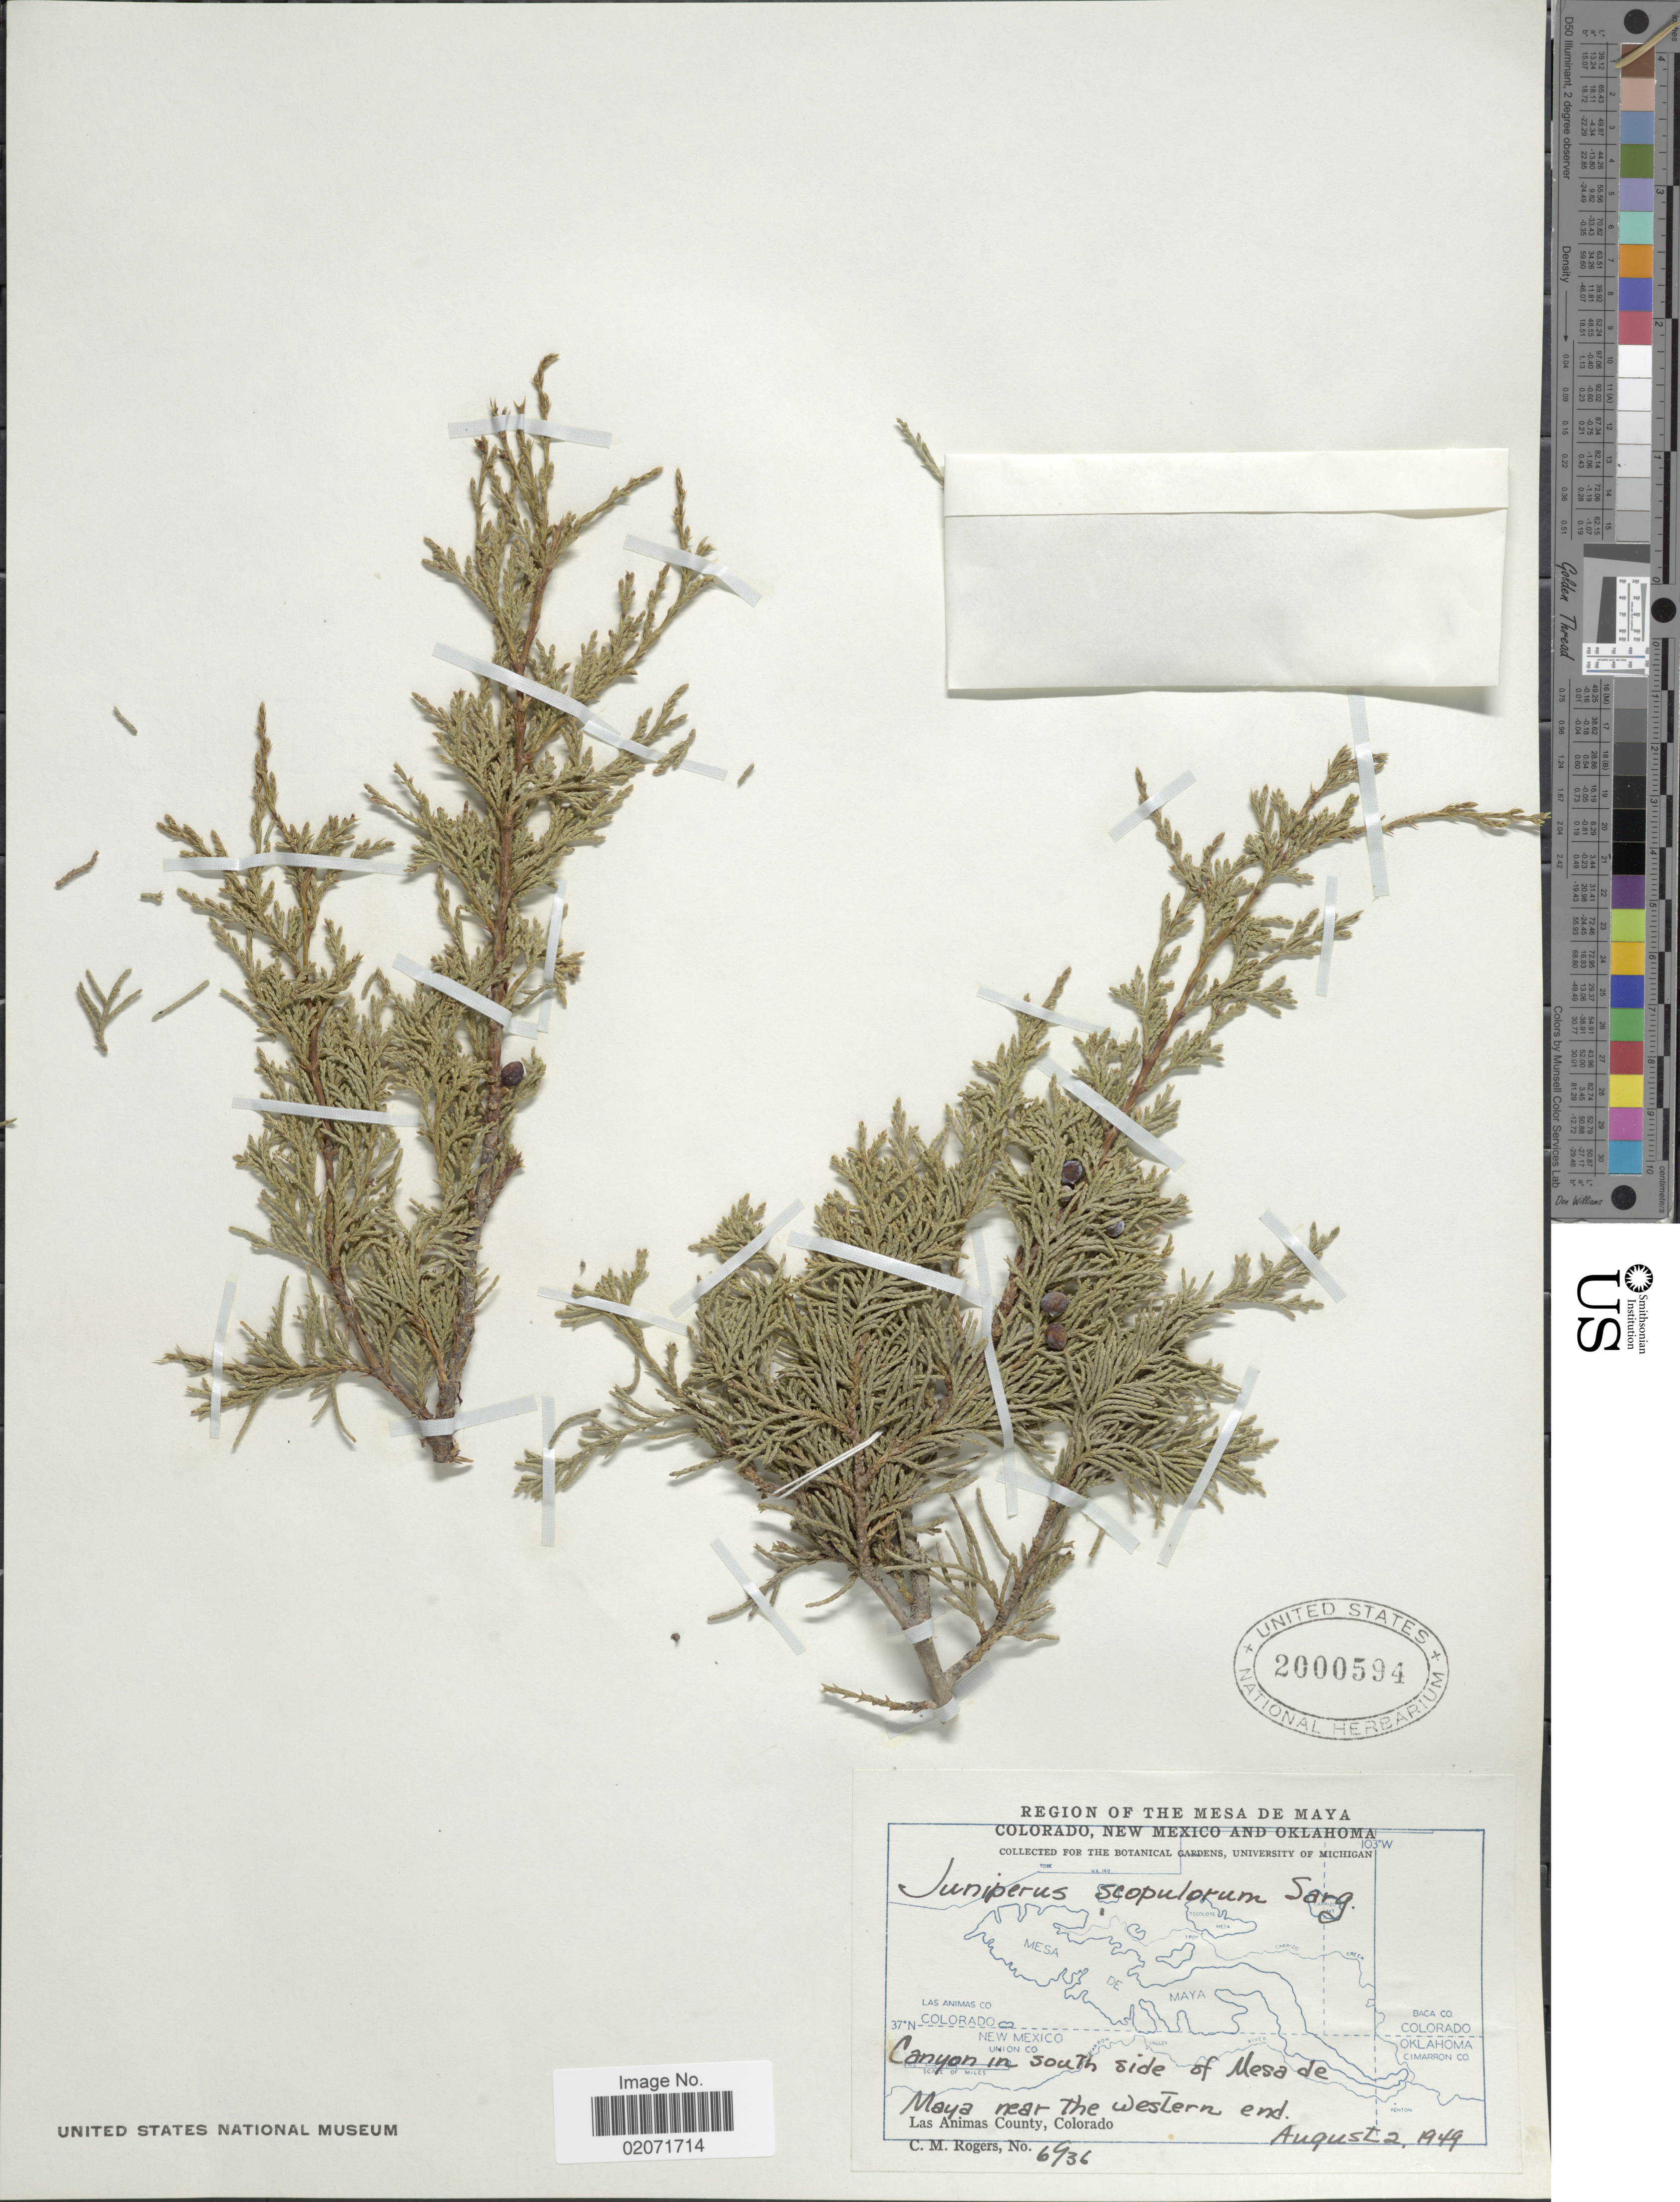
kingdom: Plantae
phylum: Tracheophyta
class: Pinopsida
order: Pinales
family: Cupressaceae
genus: Juniperus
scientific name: Juniperus scopulorum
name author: Sarg.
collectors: C. M. Rogers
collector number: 6936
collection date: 1949-08-02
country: United States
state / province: Colorado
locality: Region of The Mesa De Maya Colorado, New Mexico and Oklahoma, Canyon in south side of Mesa de Maya near the Western End, Las Animas County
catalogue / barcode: US 2000594